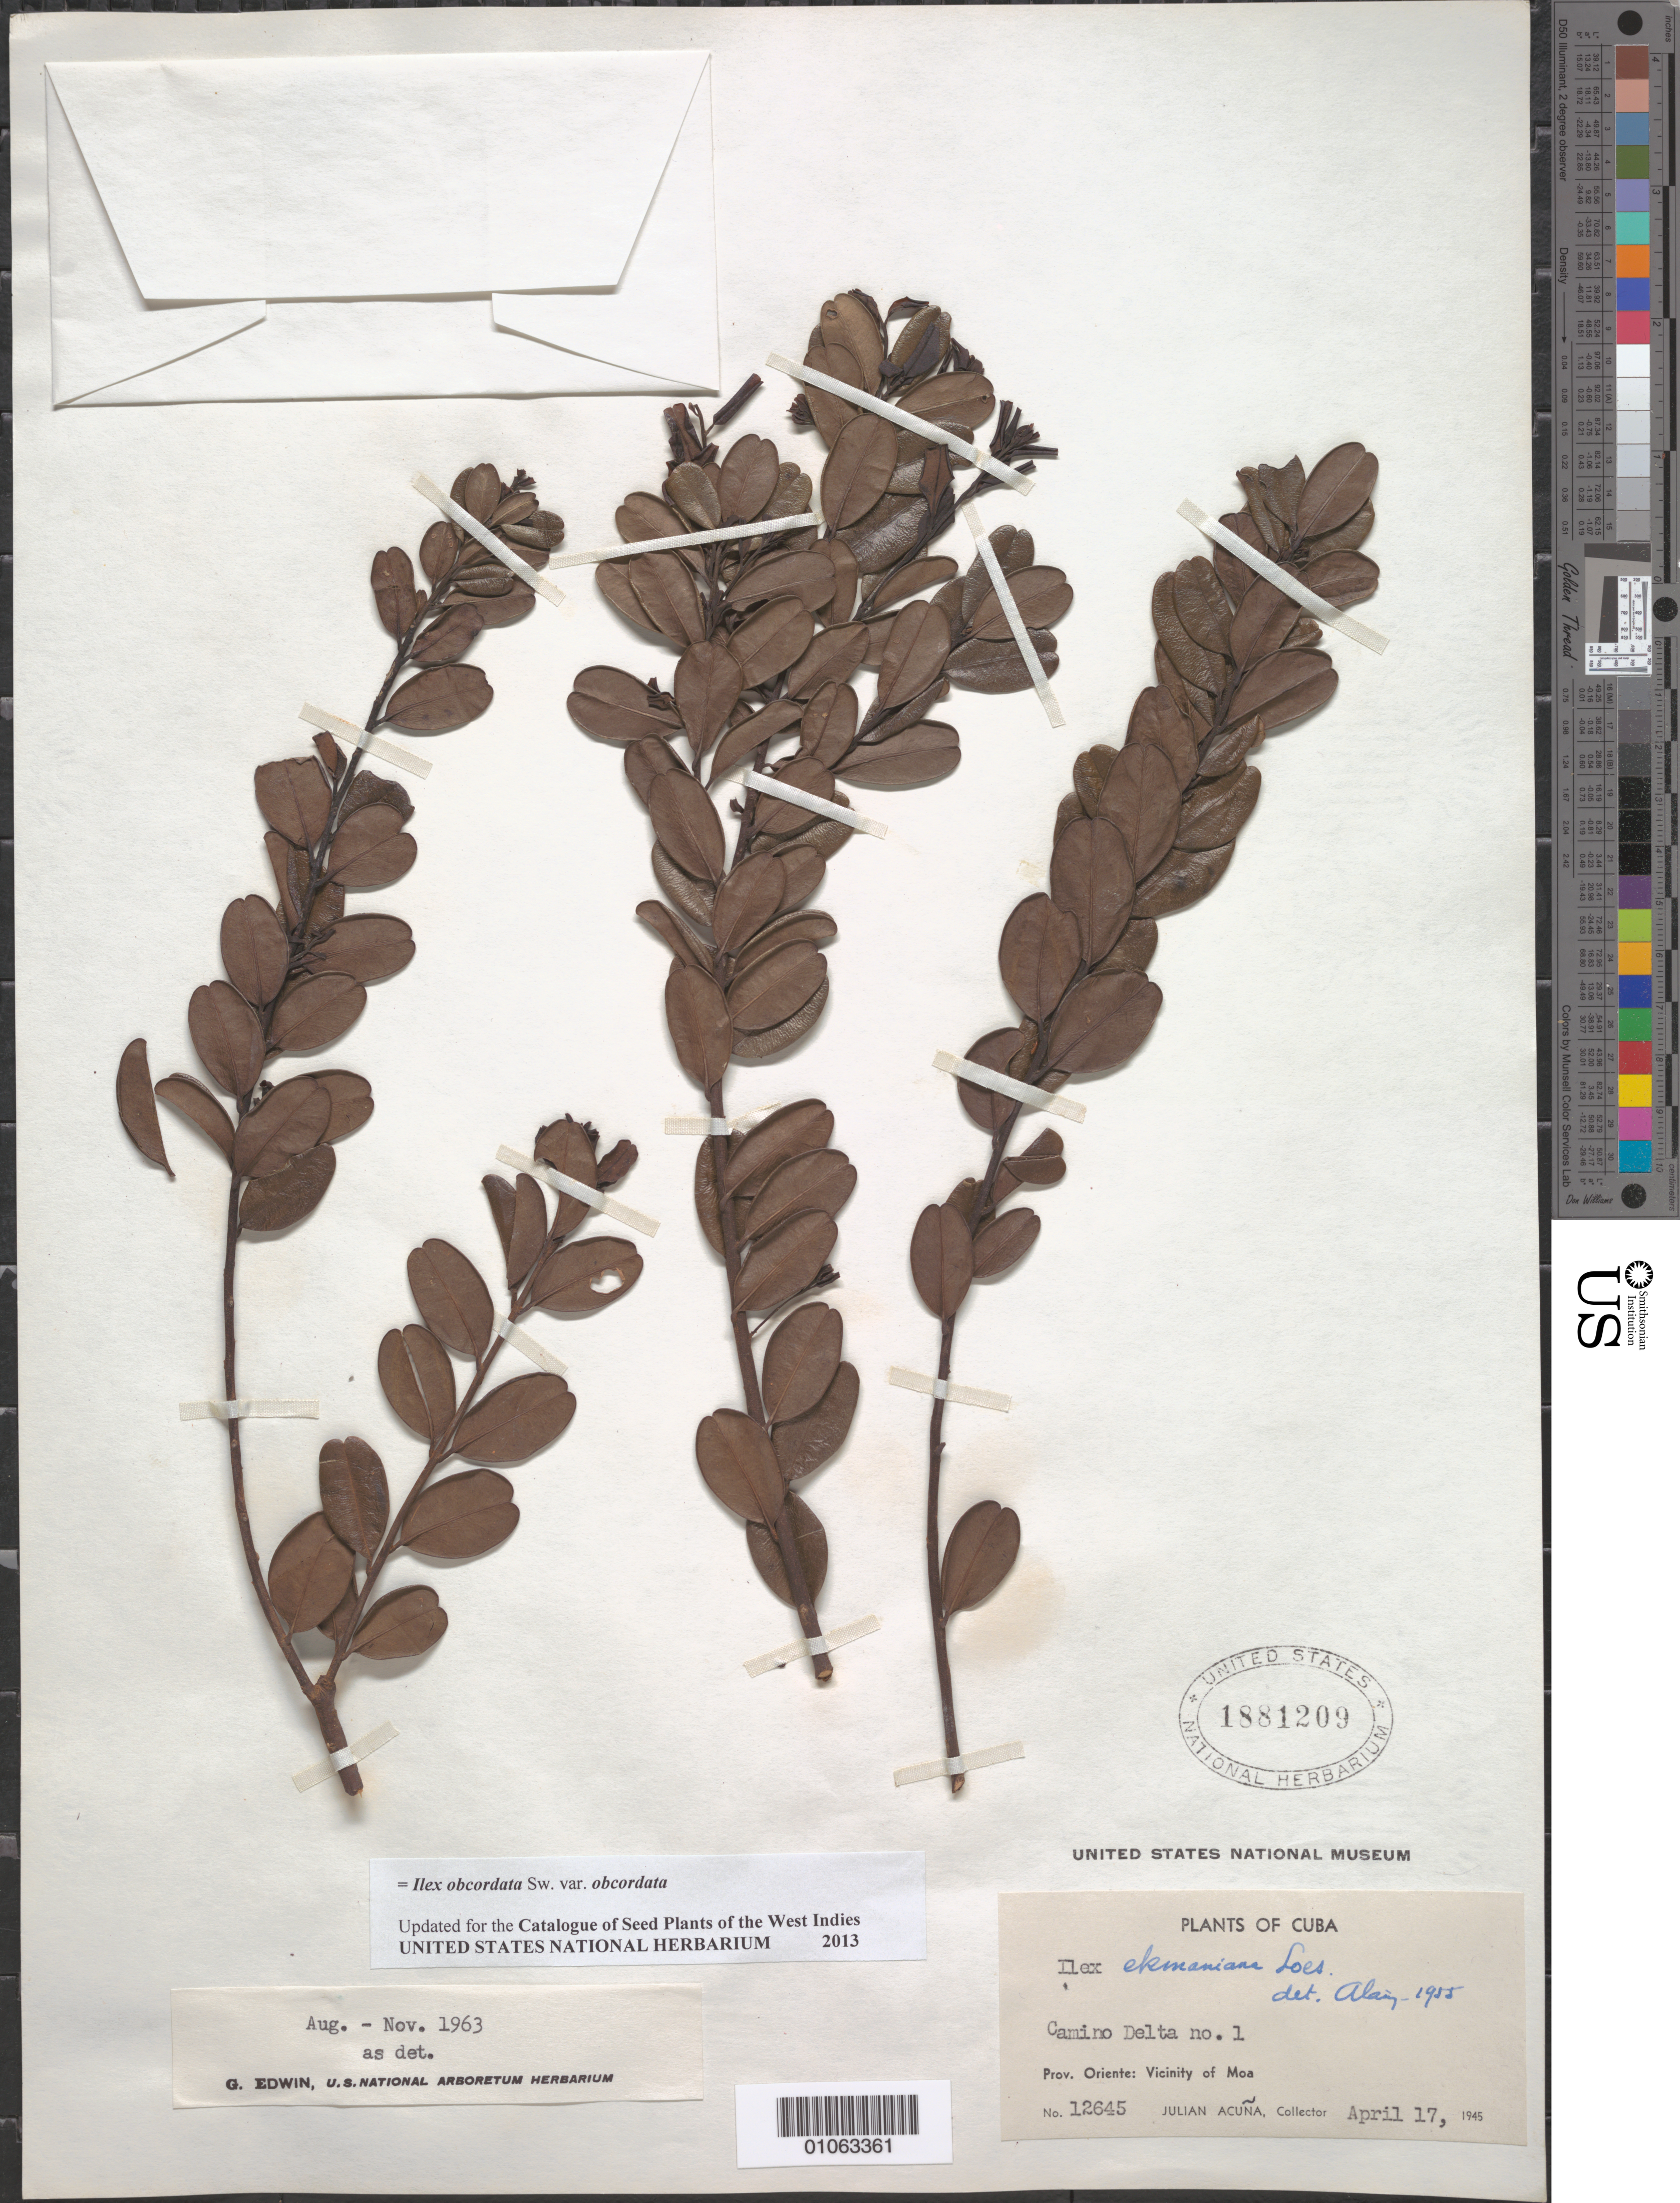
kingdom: Plantae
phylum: Tracheophyta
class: Magnoliopsida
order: Aquifoliales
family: Aquifoliaceae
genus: Ilex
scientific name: Ilex obcordata var. obcordata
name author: Sw.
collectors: J. Acuña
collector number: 12645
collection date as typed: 17 Apr 1945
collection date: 1945-04-17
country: Cuba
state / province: Holguín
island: Cuba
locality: Vicinity of Moa [Oriente]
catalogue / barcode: US 1881209